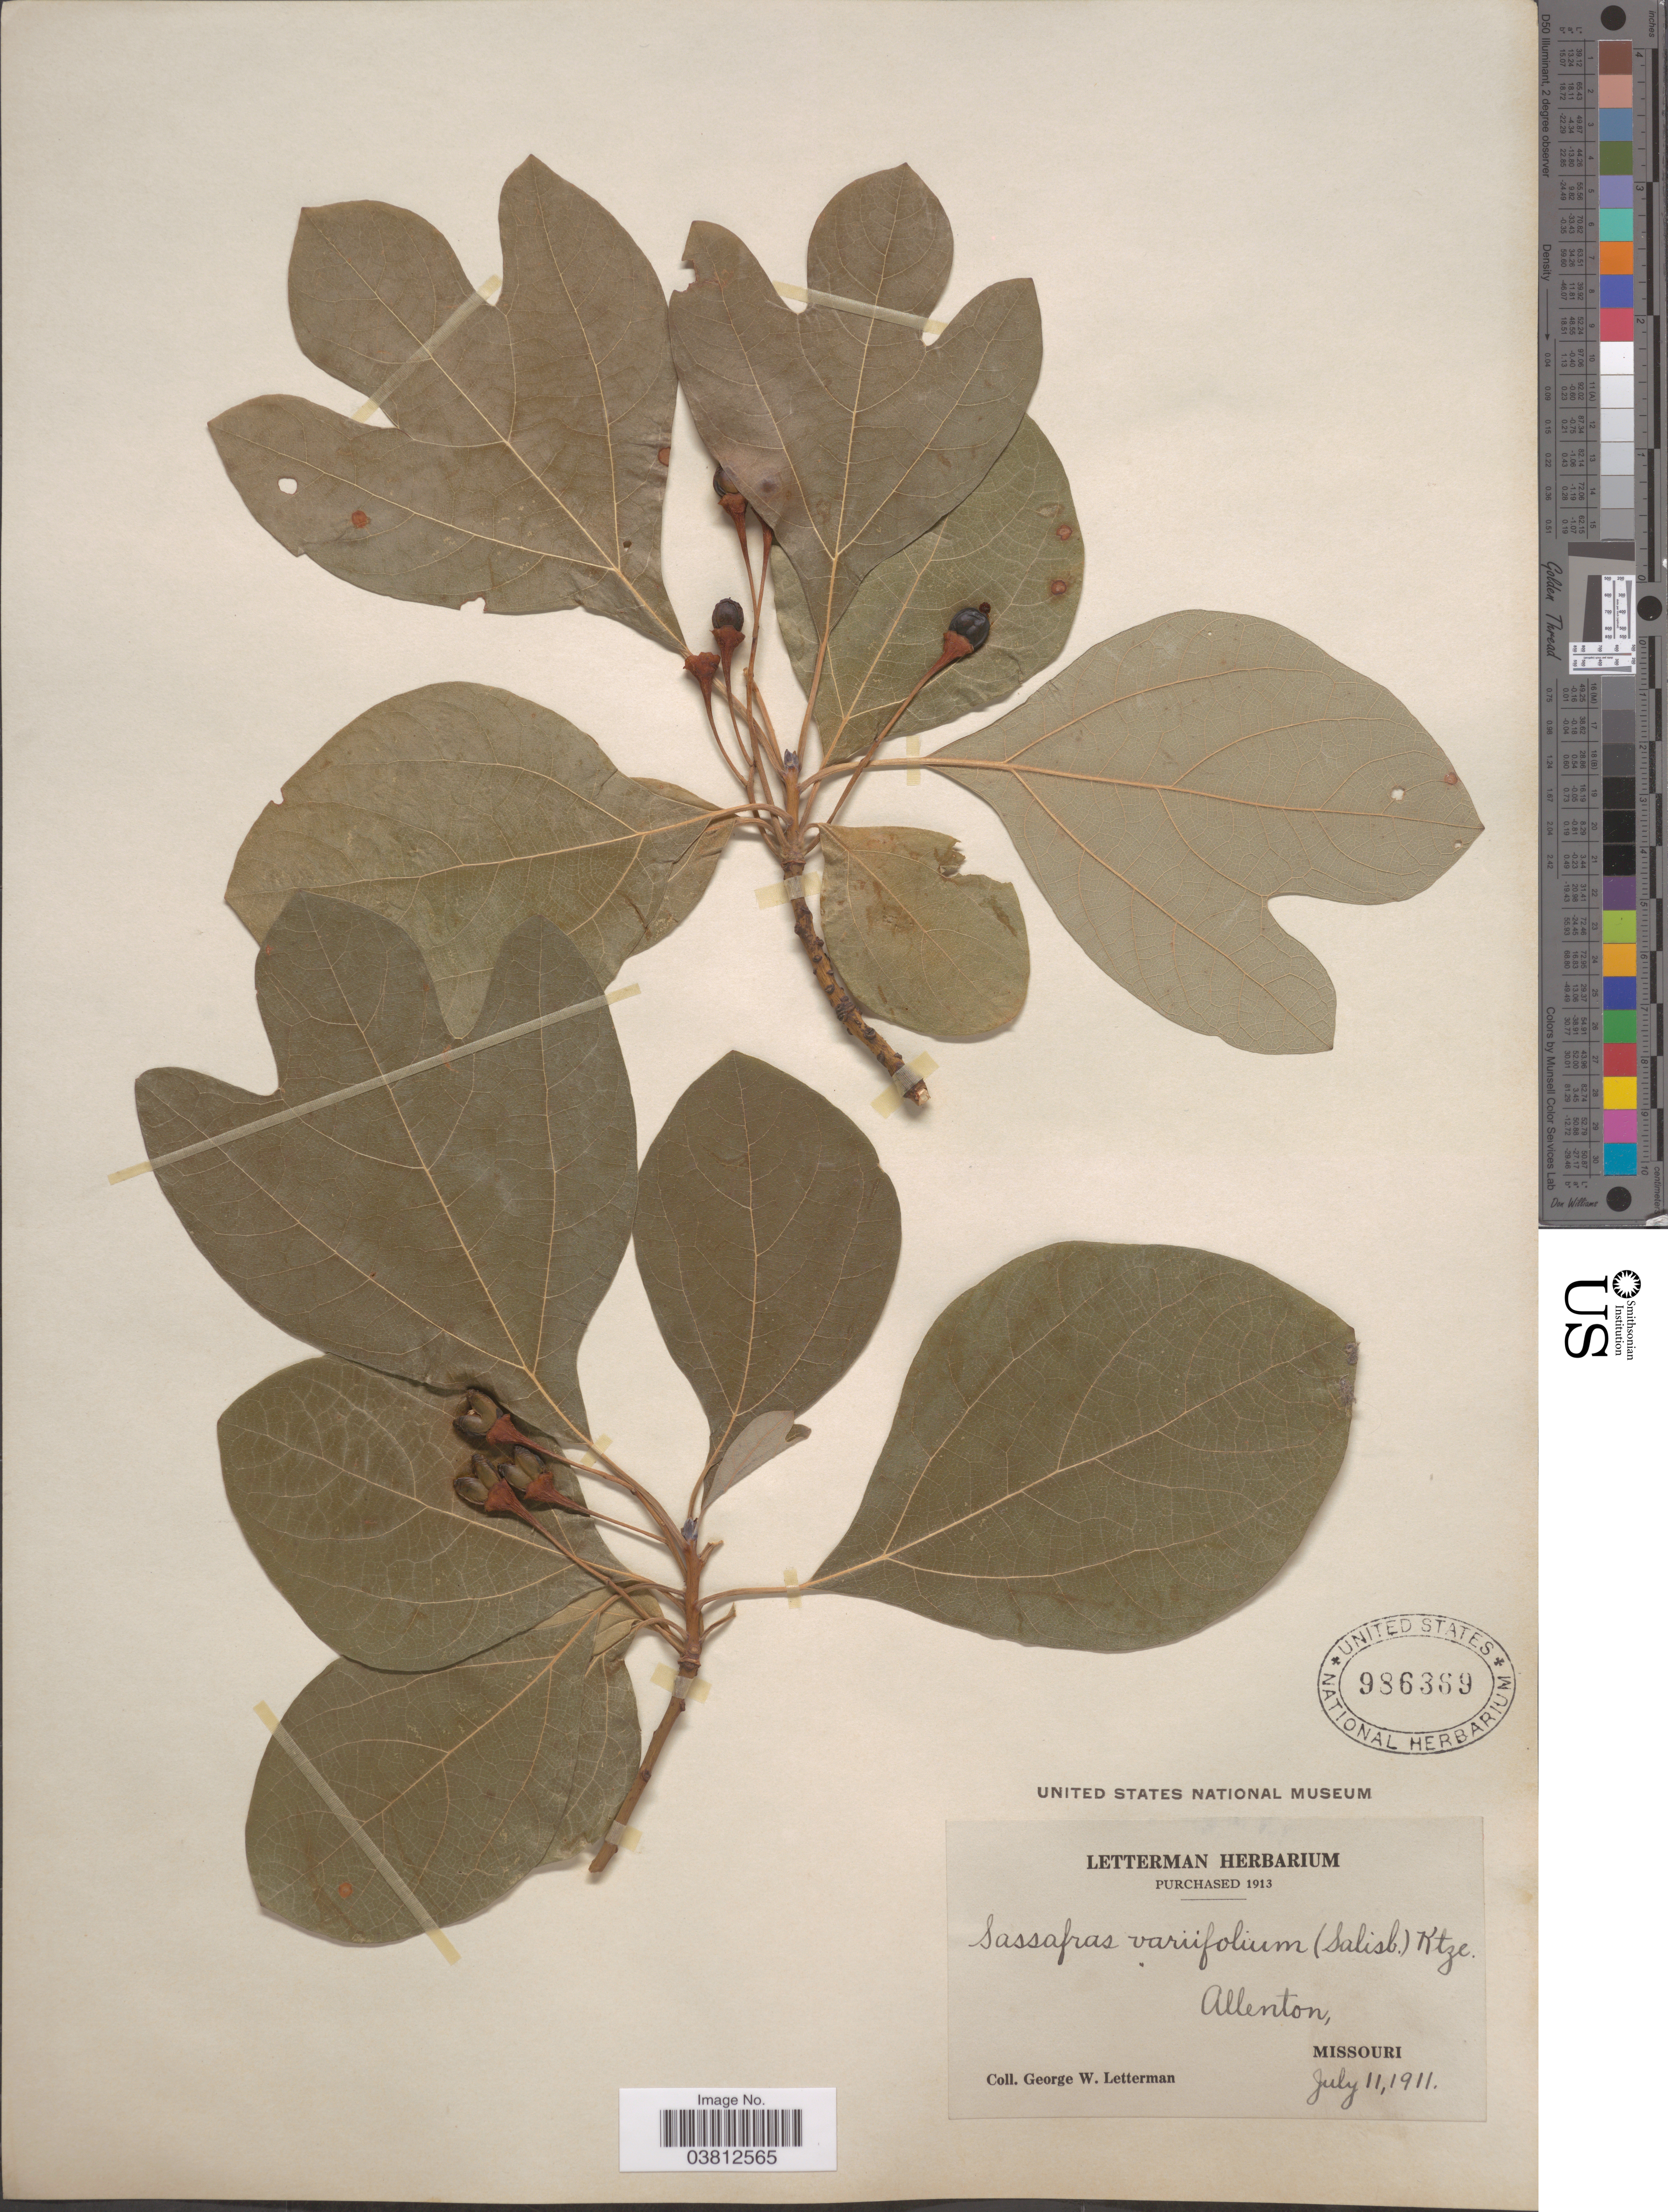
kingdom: Plantae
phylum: Tracheophyta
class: Magnoliopsida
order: Laurales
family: Lauraceae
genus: Sassafras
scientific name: Sassafras albidum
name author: (Nutt.) Nees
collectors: G. W. Letterman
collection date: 1911-07-11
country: United States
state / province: Missouri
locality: Allenton.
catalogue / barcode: US 986389